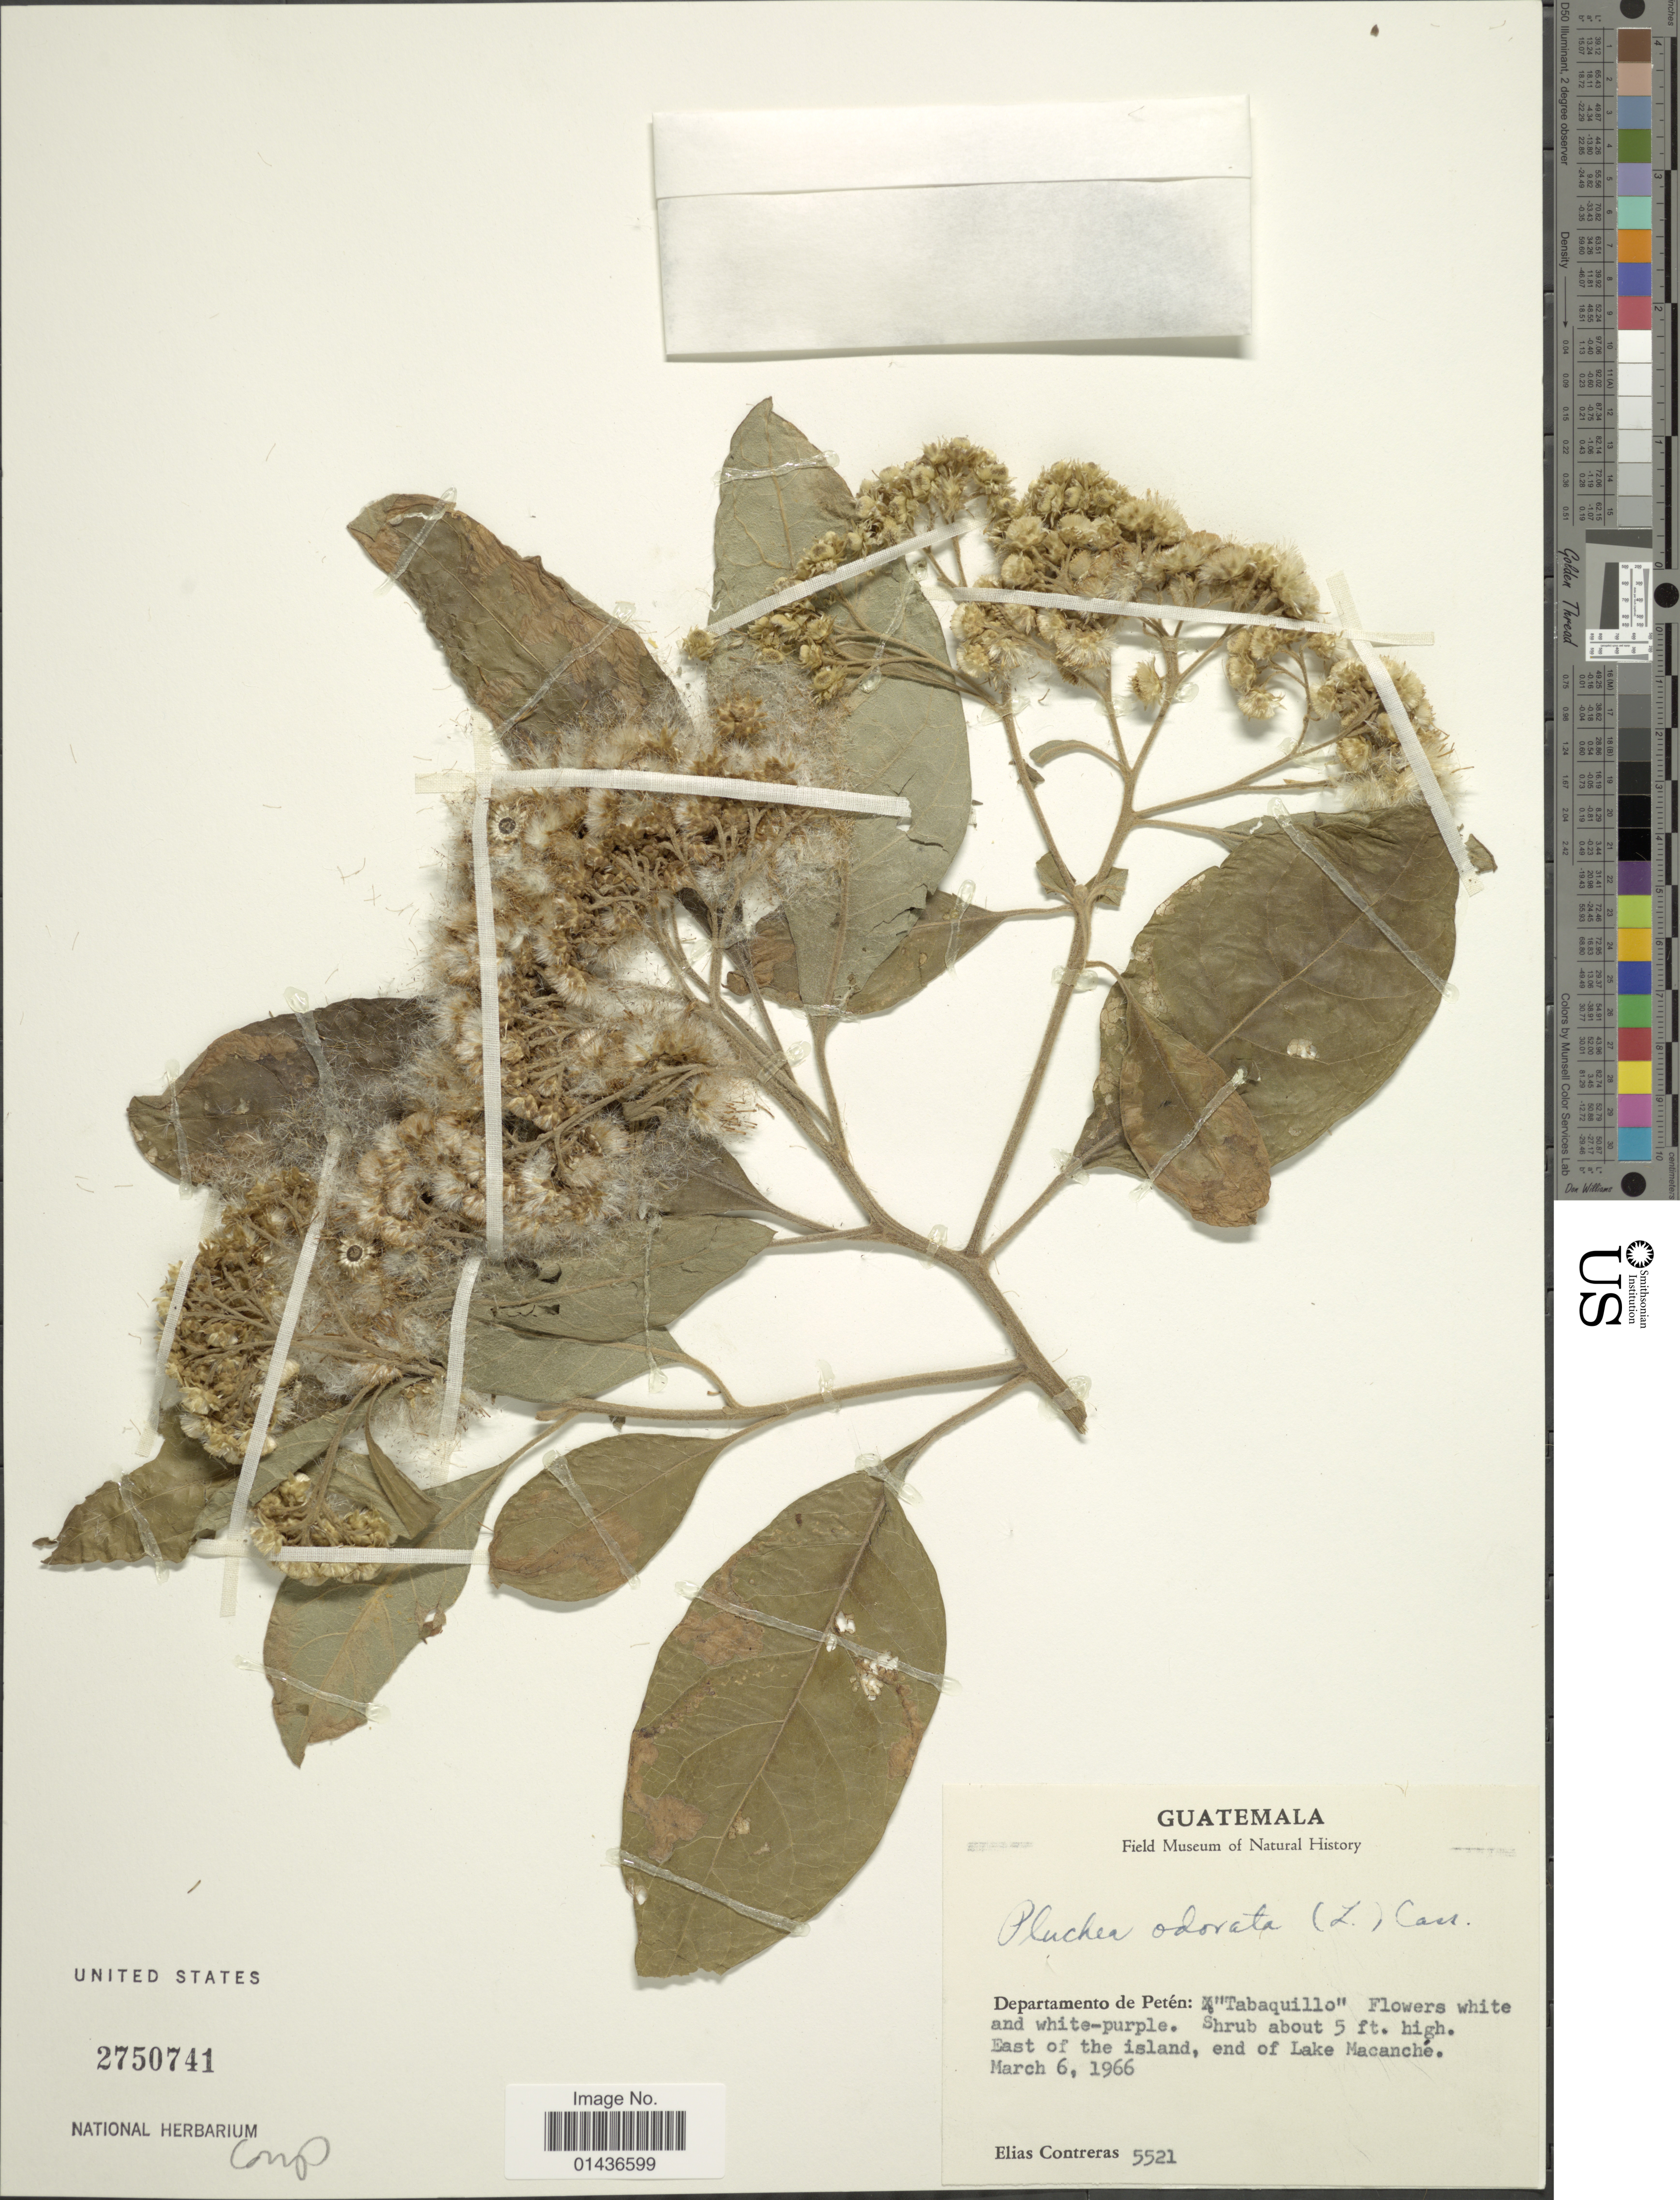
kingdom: Plantae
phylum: Tracheophyta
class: Magnoliopsida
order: Asterales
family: Asteraceae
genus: Pluchea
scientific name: Pluchea carolinensis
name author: (Jacq.) D. Don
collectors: E. Contreras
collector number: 5521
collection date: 1966-03-06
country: Guatemala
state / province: El Petén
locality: Tabaquillo, east of the island, end of Lake Macanche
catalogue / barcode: US 2750741